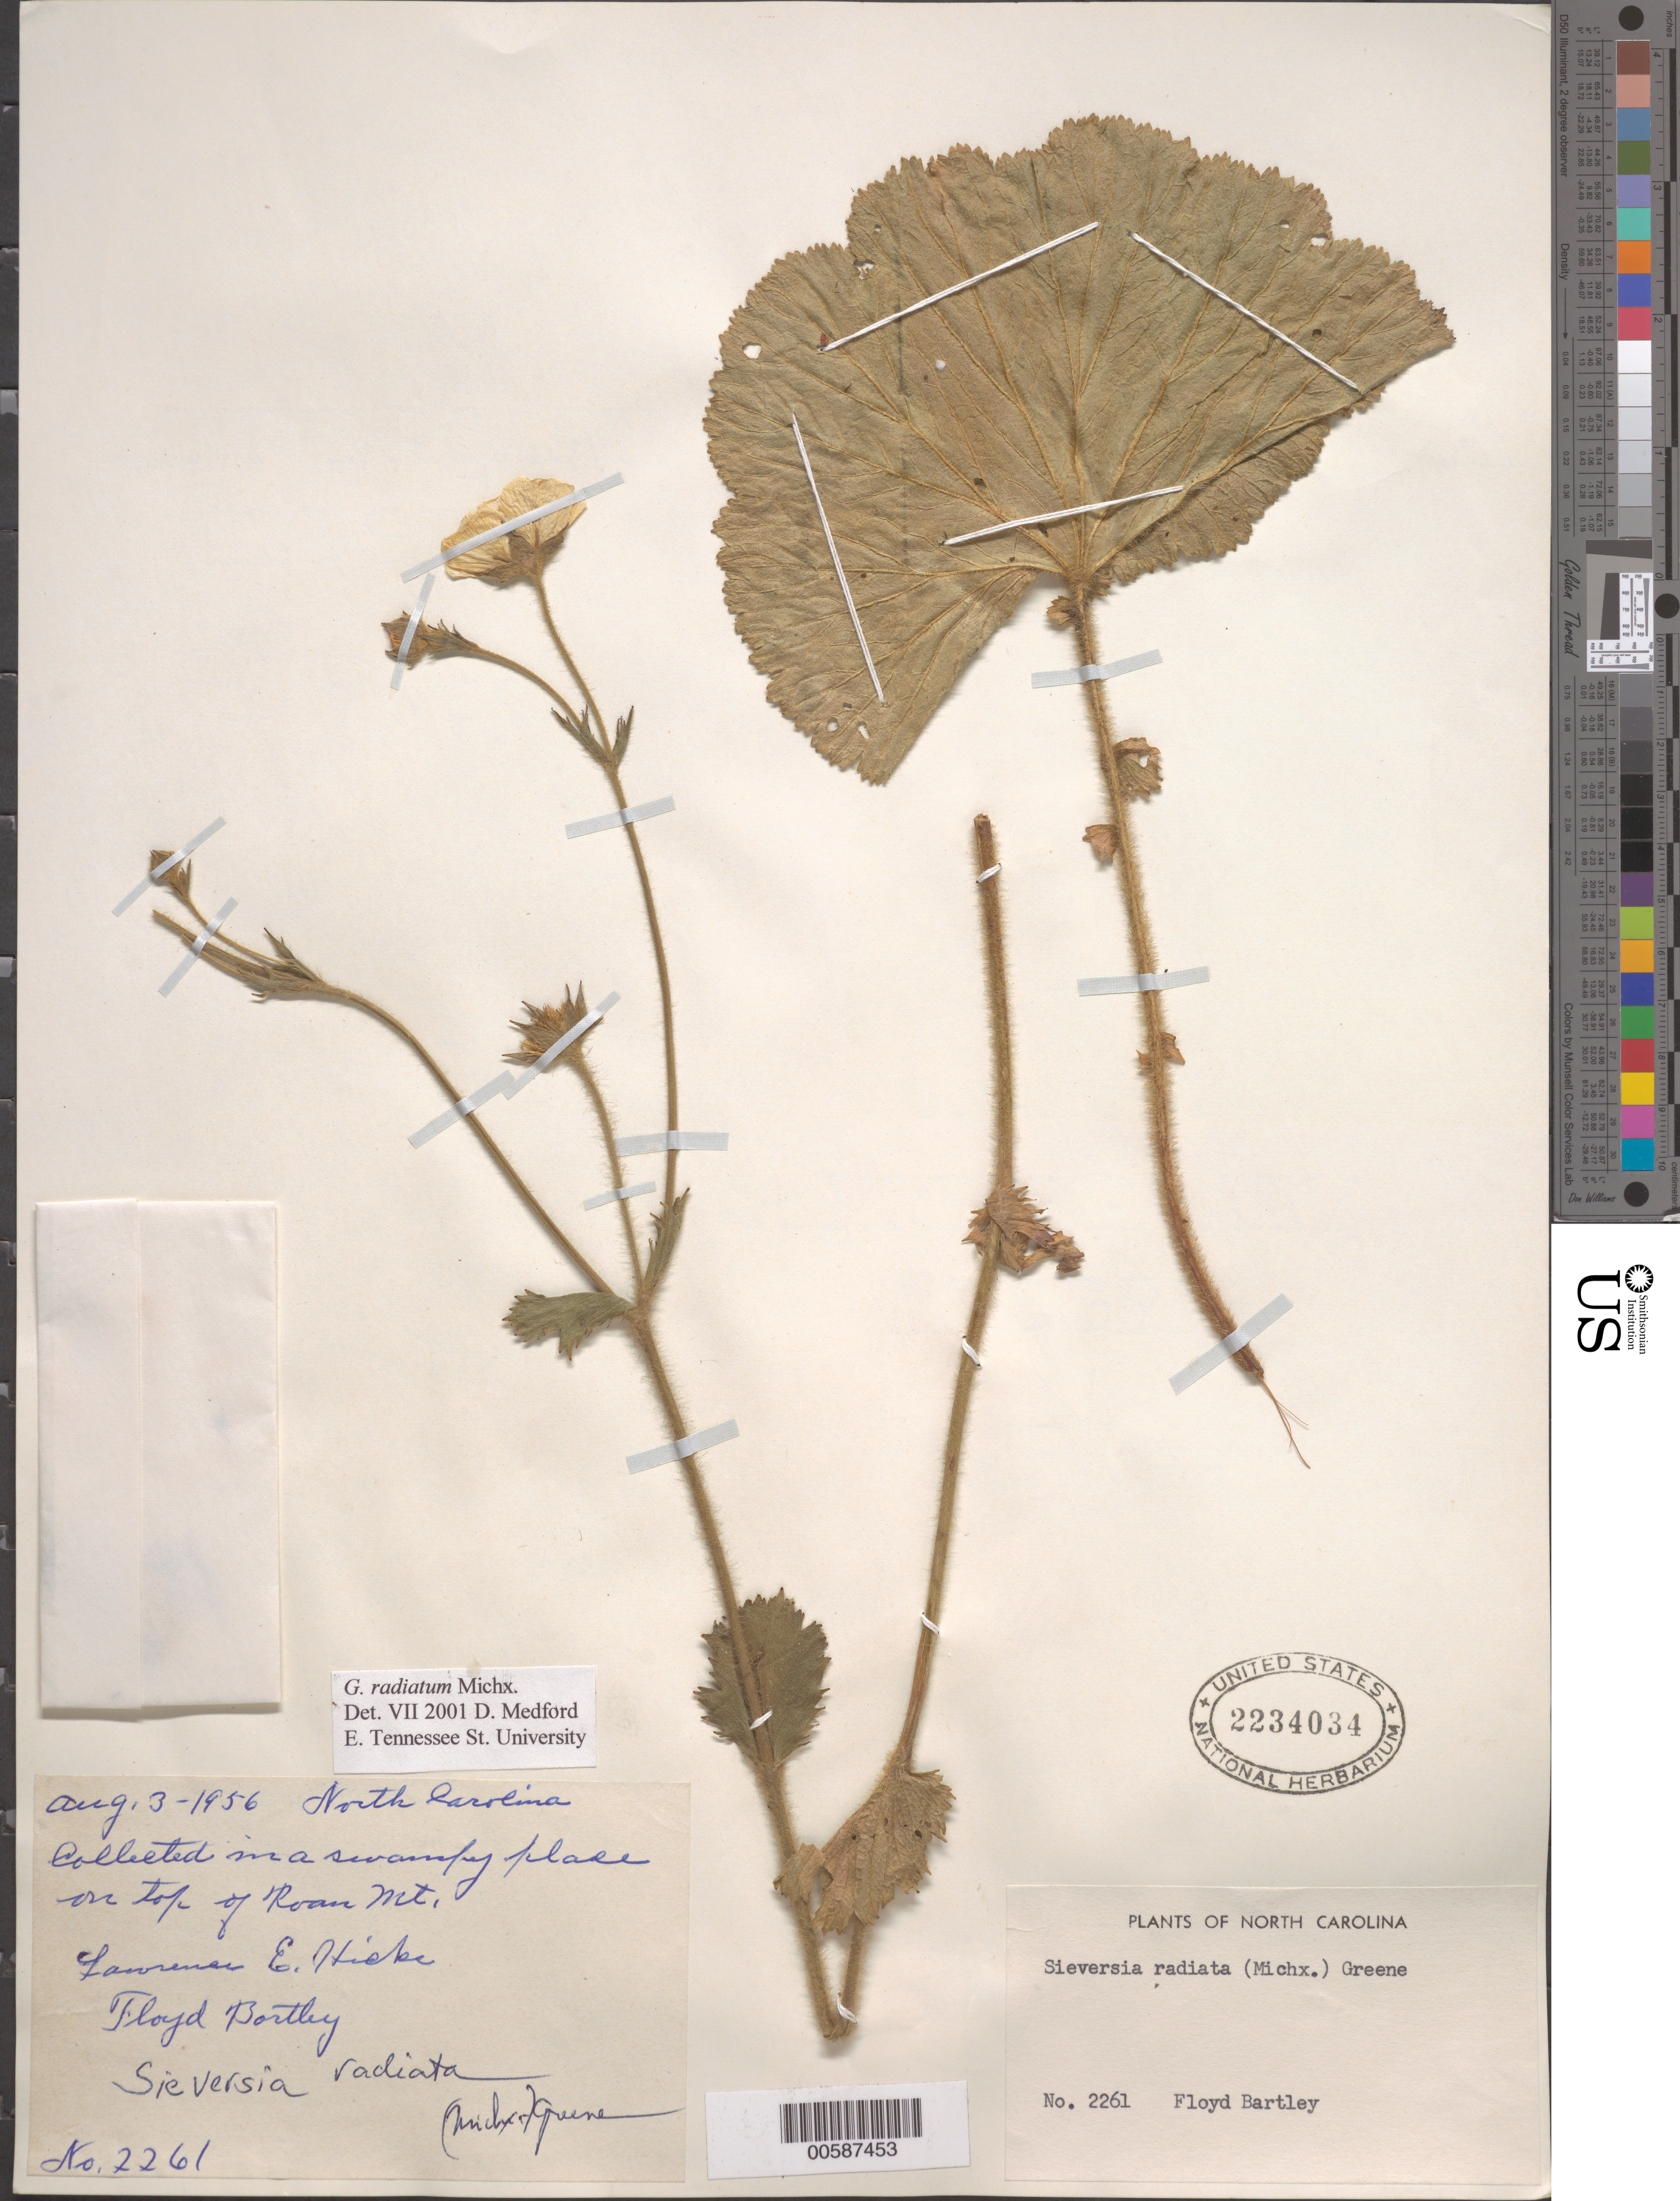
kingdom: Plantae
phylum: Tracheophyta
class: Magnoliopsida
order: Rosales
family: Rosaceae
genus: Geum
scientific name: Geum radiatum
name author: Michx.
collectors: F. Bartley & L. Hicke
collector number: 2261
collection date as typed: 03 Aug 1956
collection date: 1956-08-03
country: United States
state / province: North Carolina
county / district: Mitchell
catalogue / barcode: US 2234034